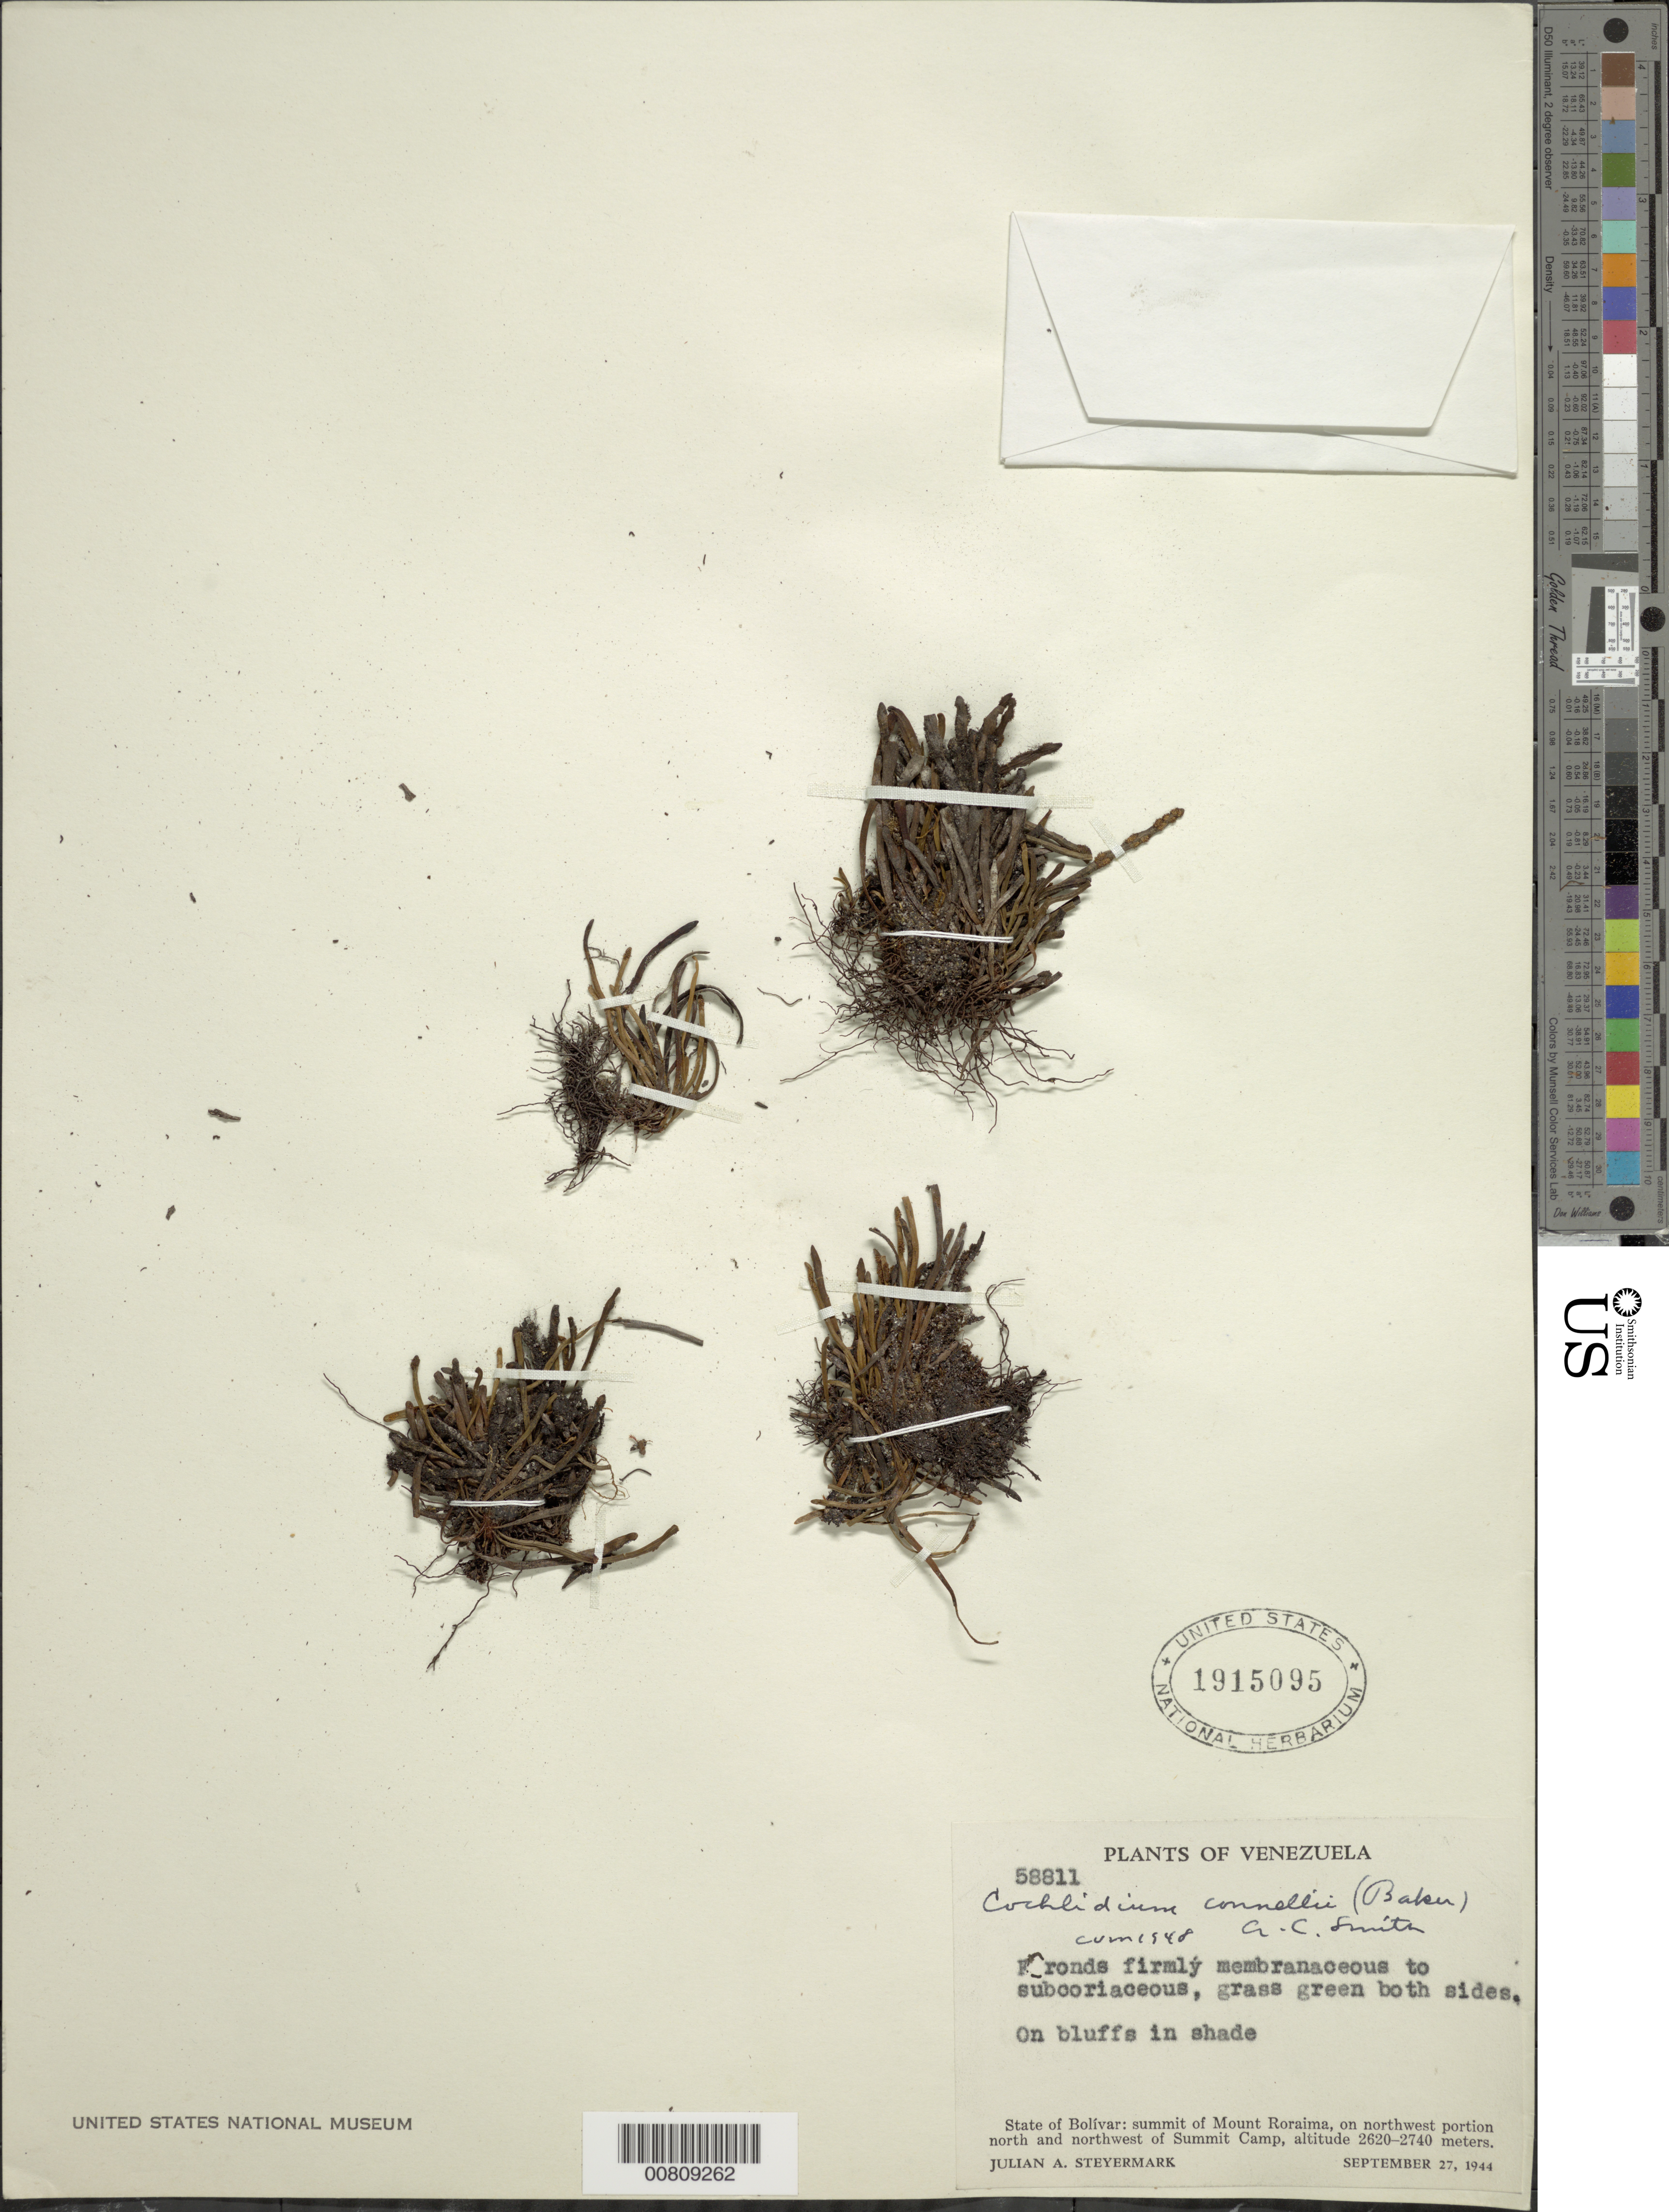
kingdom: Plantae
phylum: Tracheophyta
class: Polypodiopsida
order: Polypodiales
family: Polypodiaceae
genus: Cochlidium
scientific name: Cochlidium connellii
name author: (Baker) A.C. Sm.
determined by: Morton, C. V.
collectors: J. Steyermark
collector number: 58811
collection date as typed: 27-Sep-44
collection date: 1944-09-27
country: Venezuela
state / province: Bolívar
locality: Mt. Roraima, summit, on northwest portion, north and northwest of Summit Camp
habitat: On bluffs in shade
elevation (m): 2620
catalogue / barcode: US 1915095